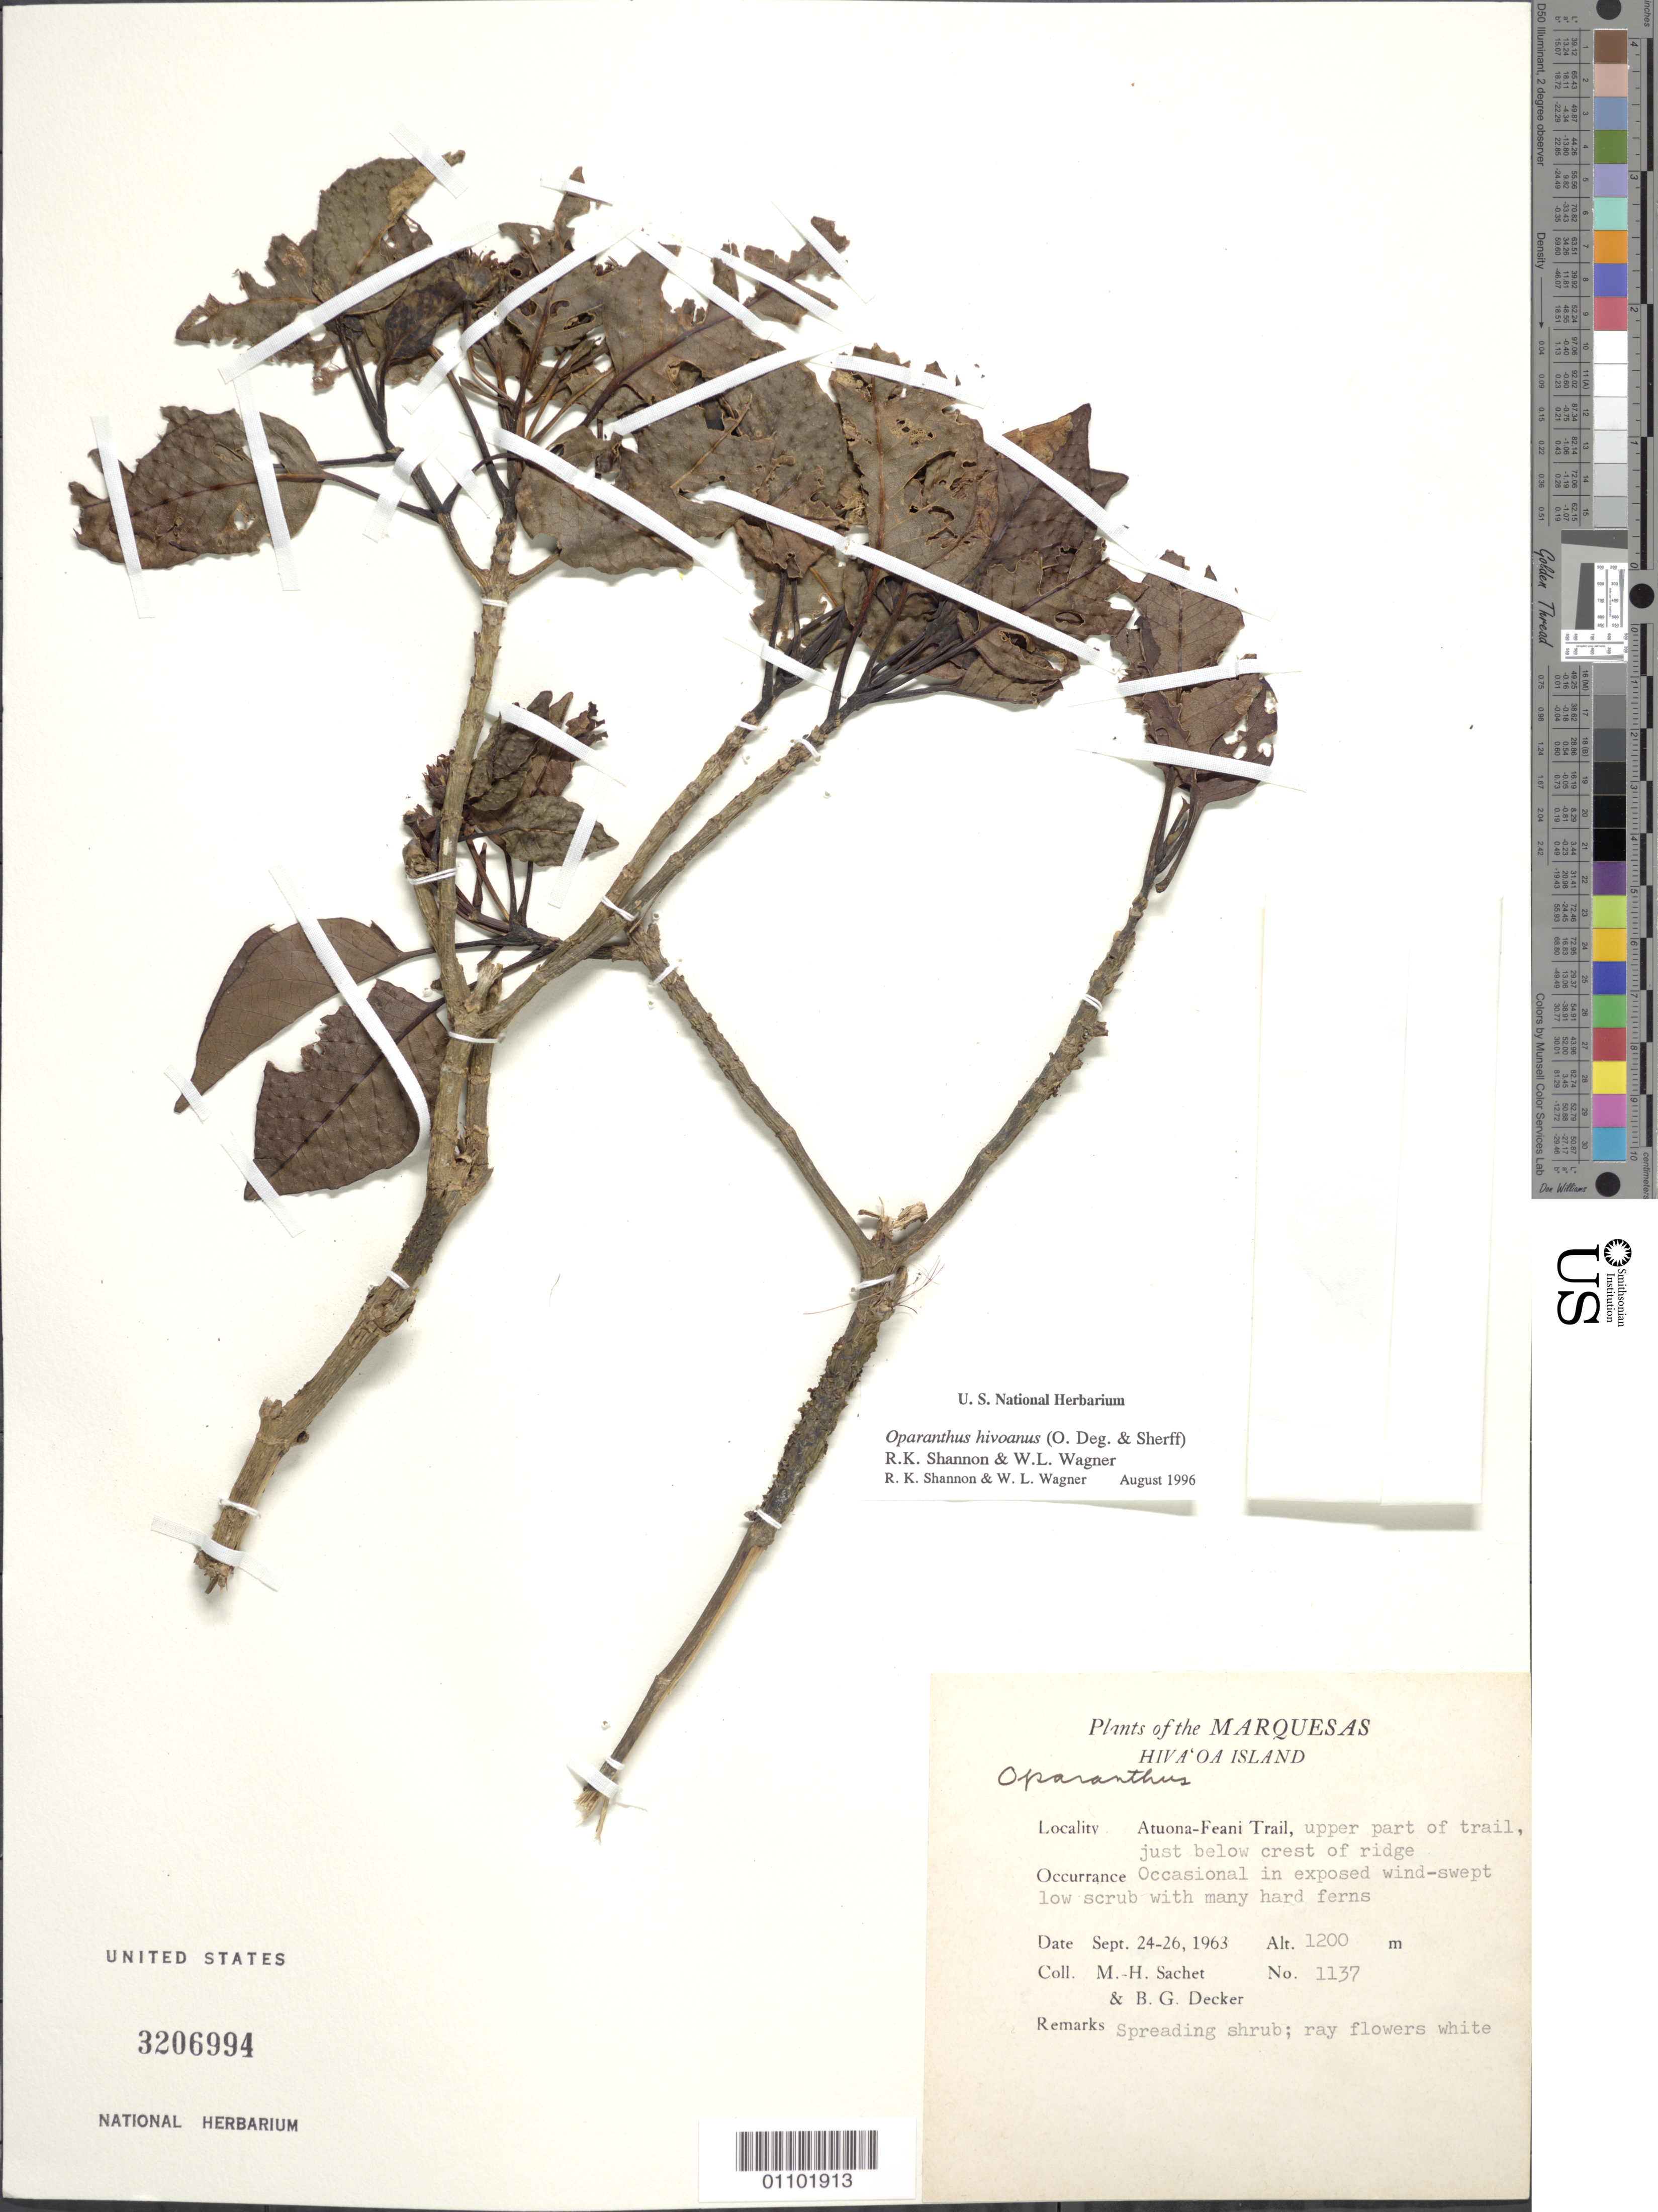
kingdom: Plantae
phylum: Tracheophyta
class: Magnoliopsida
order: Asterales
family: Asteraceae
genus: Oparanthus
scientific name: Oparanthus hivoanus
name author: (Deg. & Sherff) R.K. Shannon & W.L. Wagner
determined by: Wagner, W. L., (BOT), Smithsonian Institution - National Museum of Natural History (UNITED STATES)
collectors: M.-H. Sachet & B. G. Decker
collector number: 1137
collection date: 1963-09-24/1963-09-26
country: French Polynesia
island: Hiva Oa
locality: Atuona-Feani Trail, upper part of trail, just below crest of ridge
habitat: Occasional in exposed wind-swept low scrub with many hard ferns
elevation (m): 1200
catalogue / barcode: US 3206994